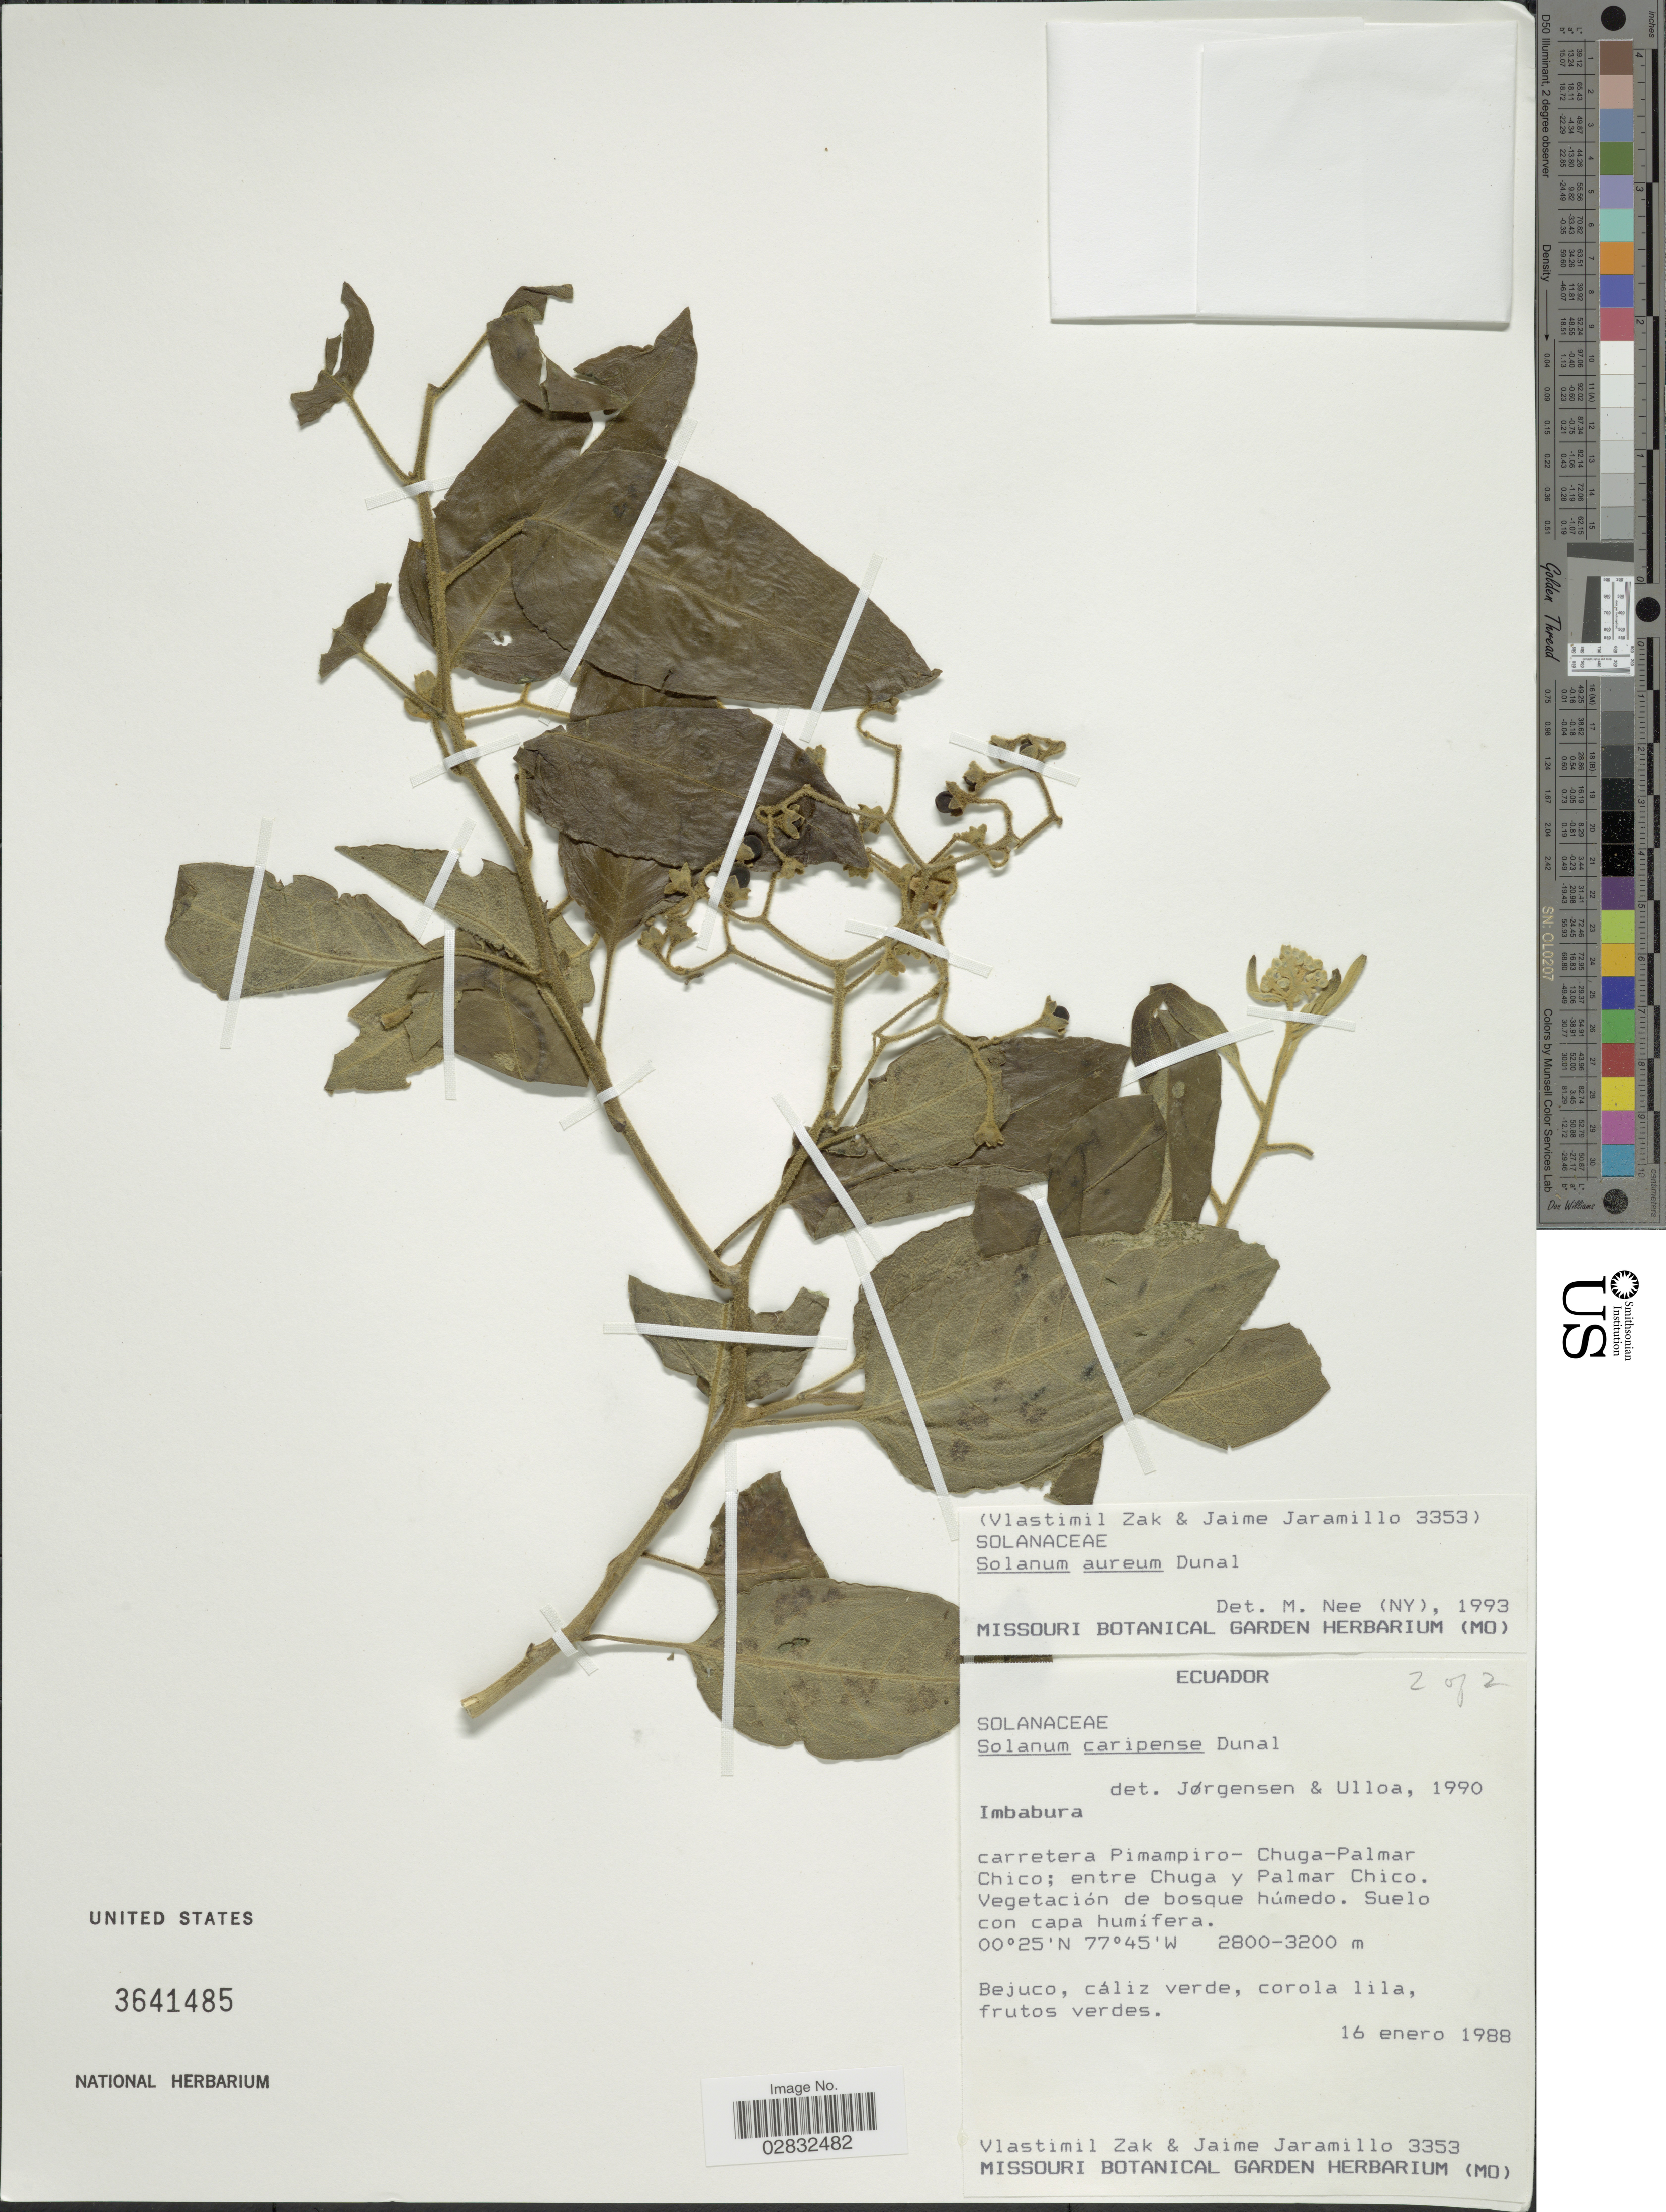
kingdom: Plantae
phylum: Tracheophyta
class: Magnoliopsida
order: Solanales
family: Solanaceae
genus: Solanum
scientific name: Solanum aureum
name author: Dunal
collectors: V. Zak & J. Jaramillo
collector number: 3353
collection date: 1988-01-16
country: Ecuador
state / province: Imbabura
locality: Carretera Pimampiro-Chuga-Palmar Chico, entre Chuga y Palmar Chico.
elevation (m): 2800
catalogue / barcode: US 3641485